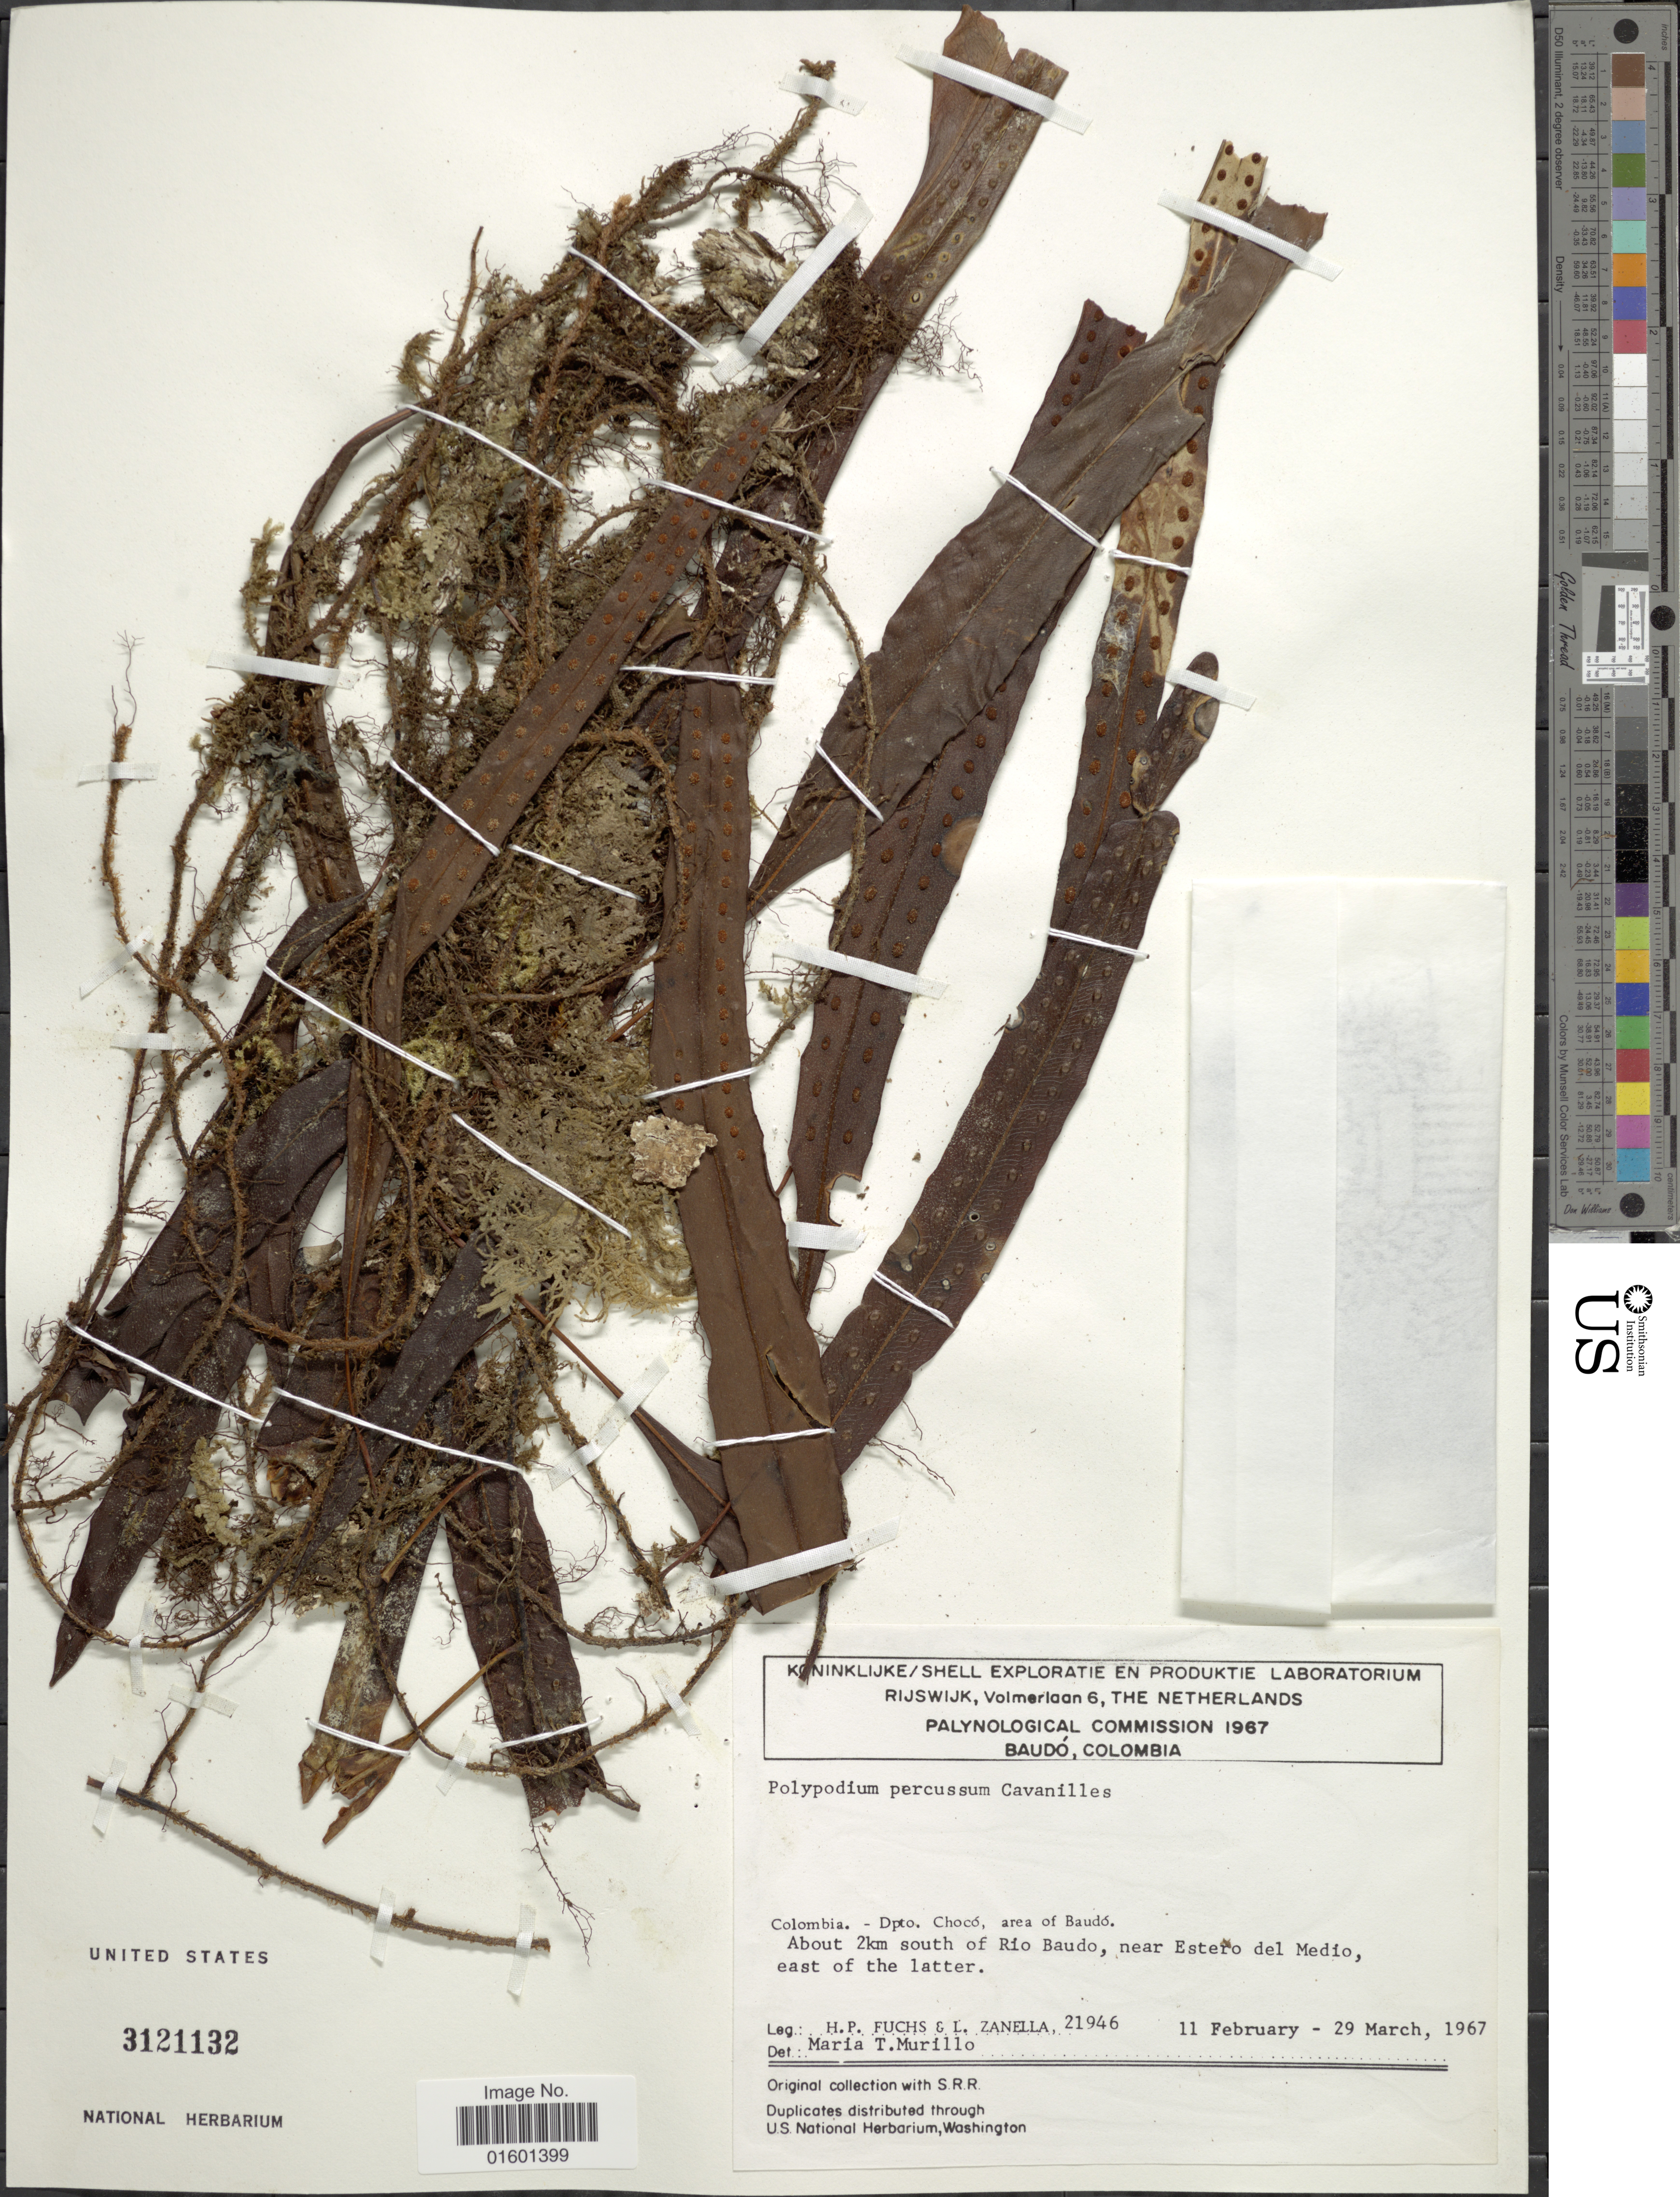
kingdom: Plantae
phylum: Tracheophyta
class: Polypodiopsida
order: Polypodiales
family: Polypodiaceae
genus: Microgramma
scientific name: Microgramma percussa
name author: (Cav.) de la Sota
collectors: H. P. Fuchs & L. Zanella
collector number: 21946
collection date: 1967-02-11/1967-03-29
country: Colombia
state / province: Chocó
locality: Area of Baudo, about 2 km south of Rio Baudo, near Estero del Medio, east of the latter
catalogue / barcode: US 3121132